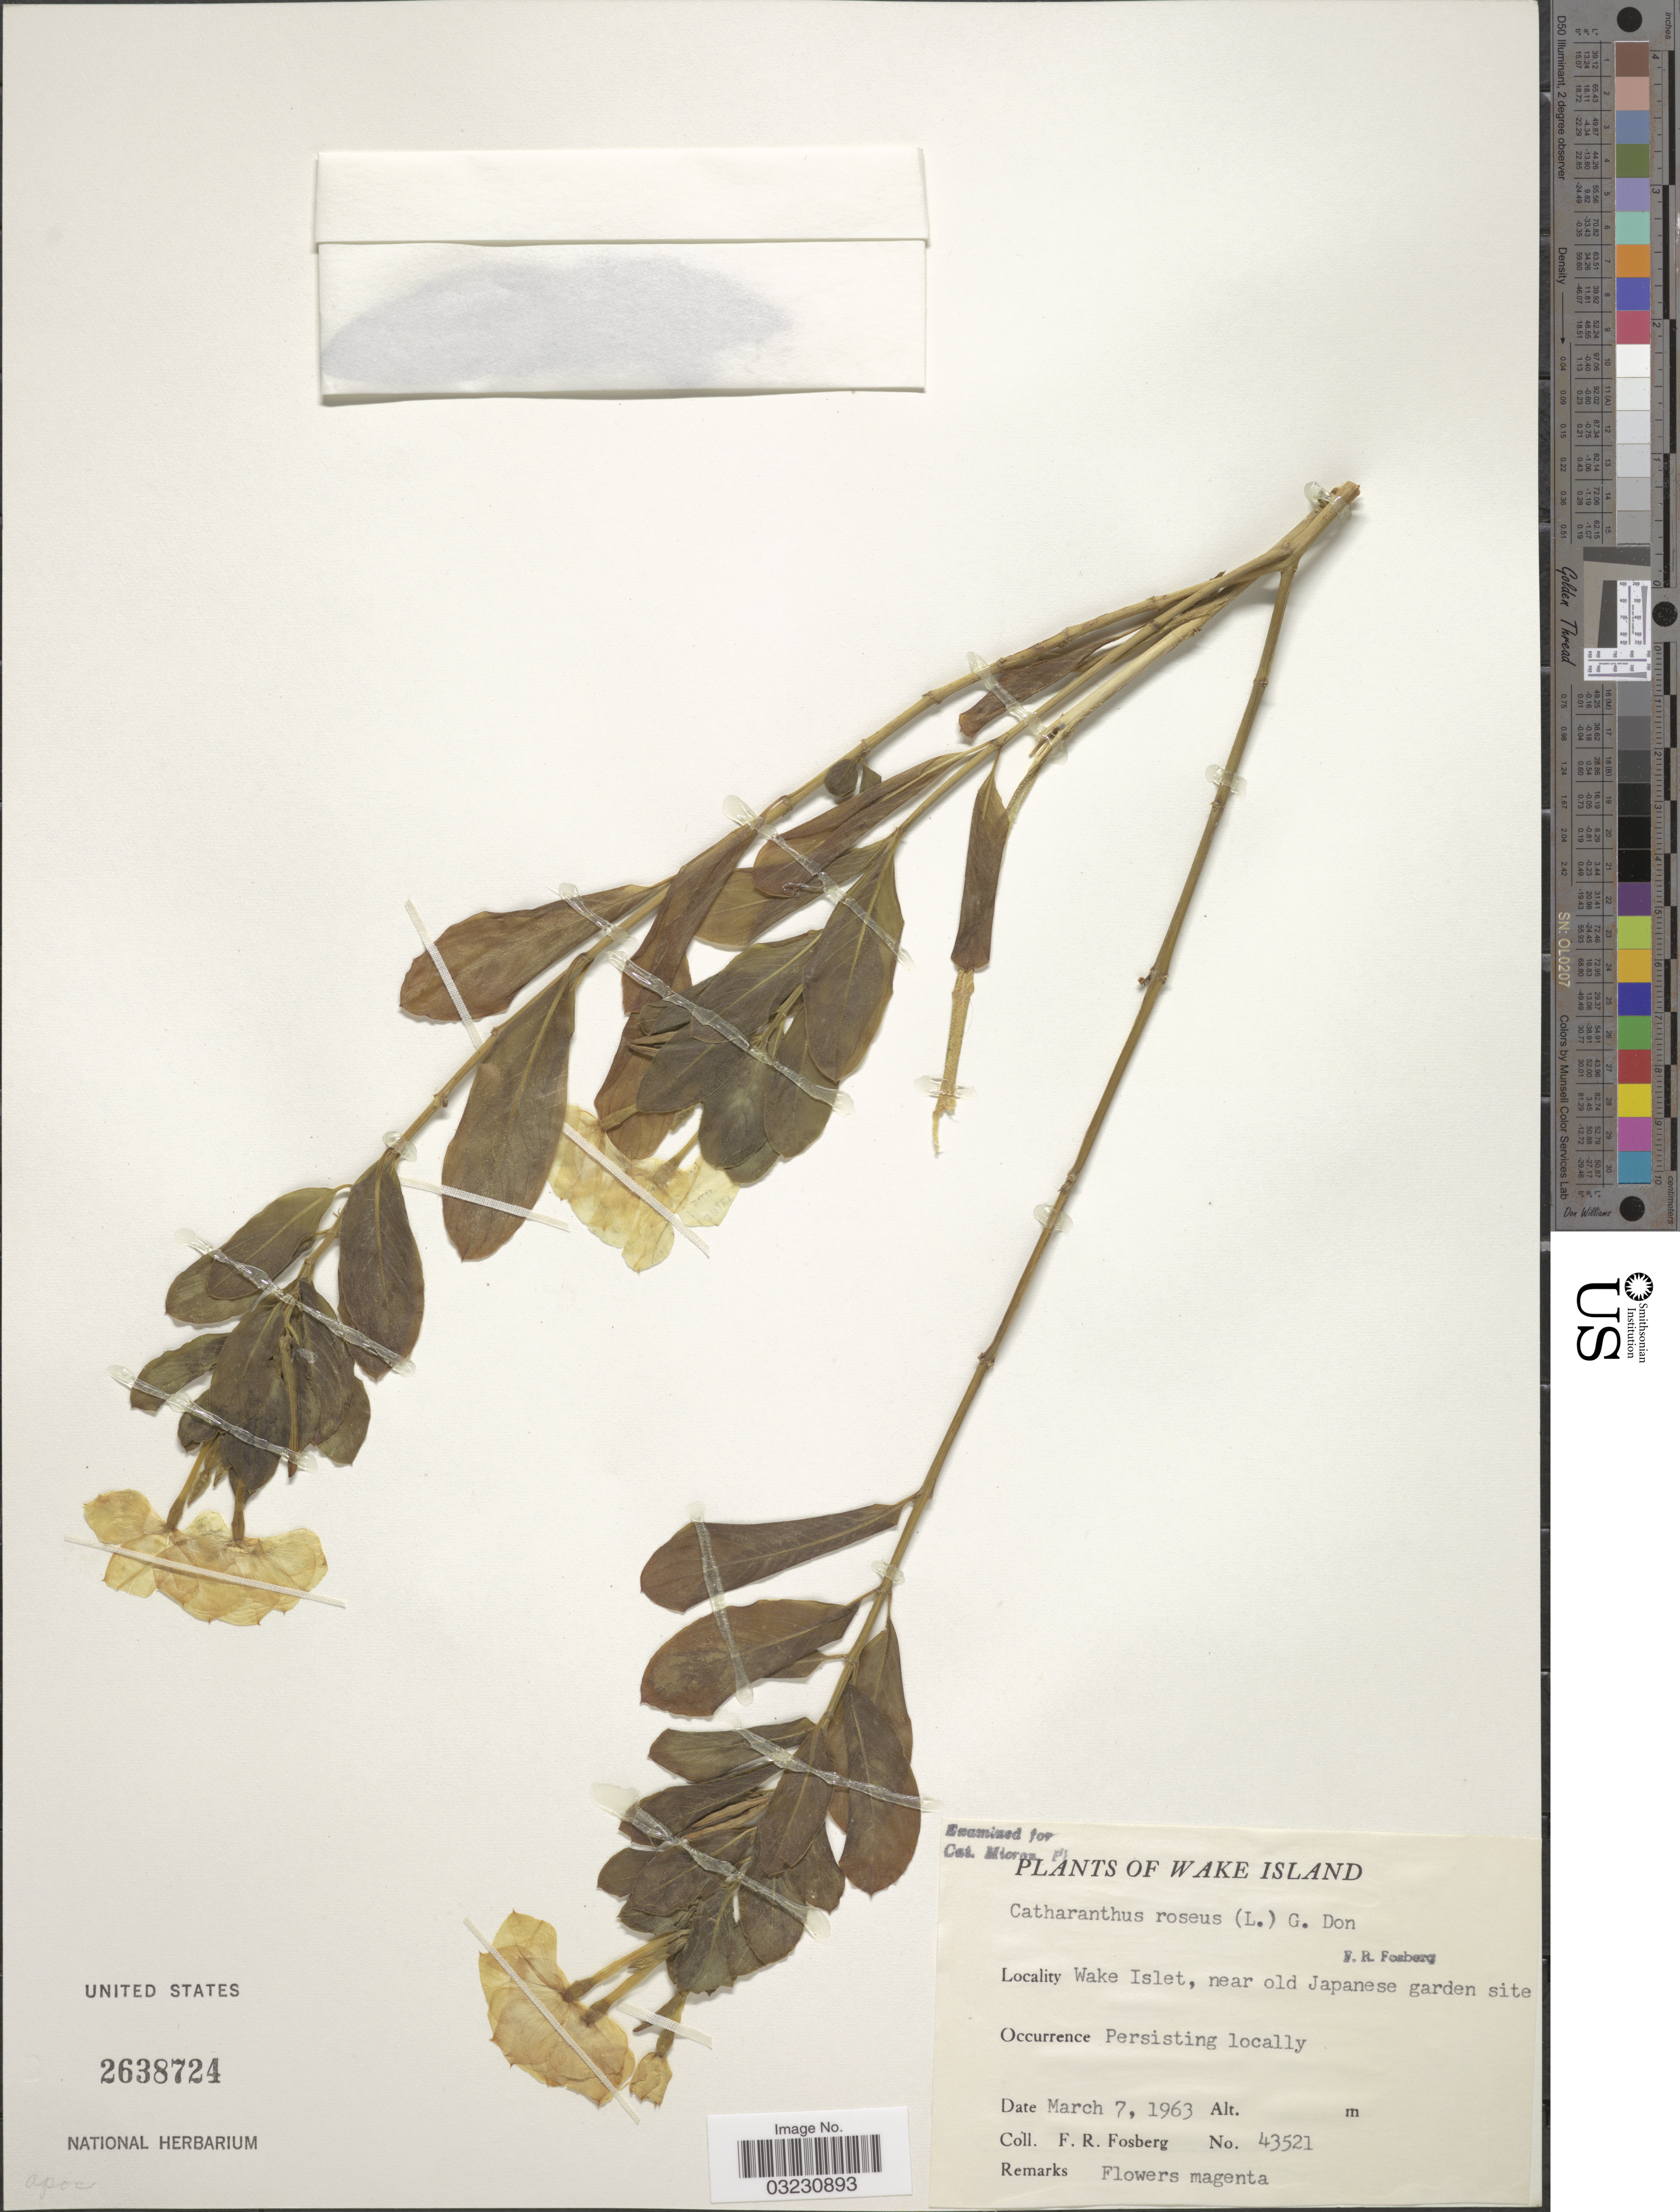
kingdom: Plantae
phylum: Tracheophyta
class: Magnoliopsida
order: Gentianales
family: Apocynaceae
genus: Catharanthus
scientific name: Catharanthus roseus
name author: (L.) G. Don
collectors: F. R. Fosberg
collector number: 43521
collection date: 1963-03-07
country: U.S. Administered Pacific Islands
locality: Wake Island. Wake Islet, near old Japanese garden site.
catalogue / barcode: US 2638724